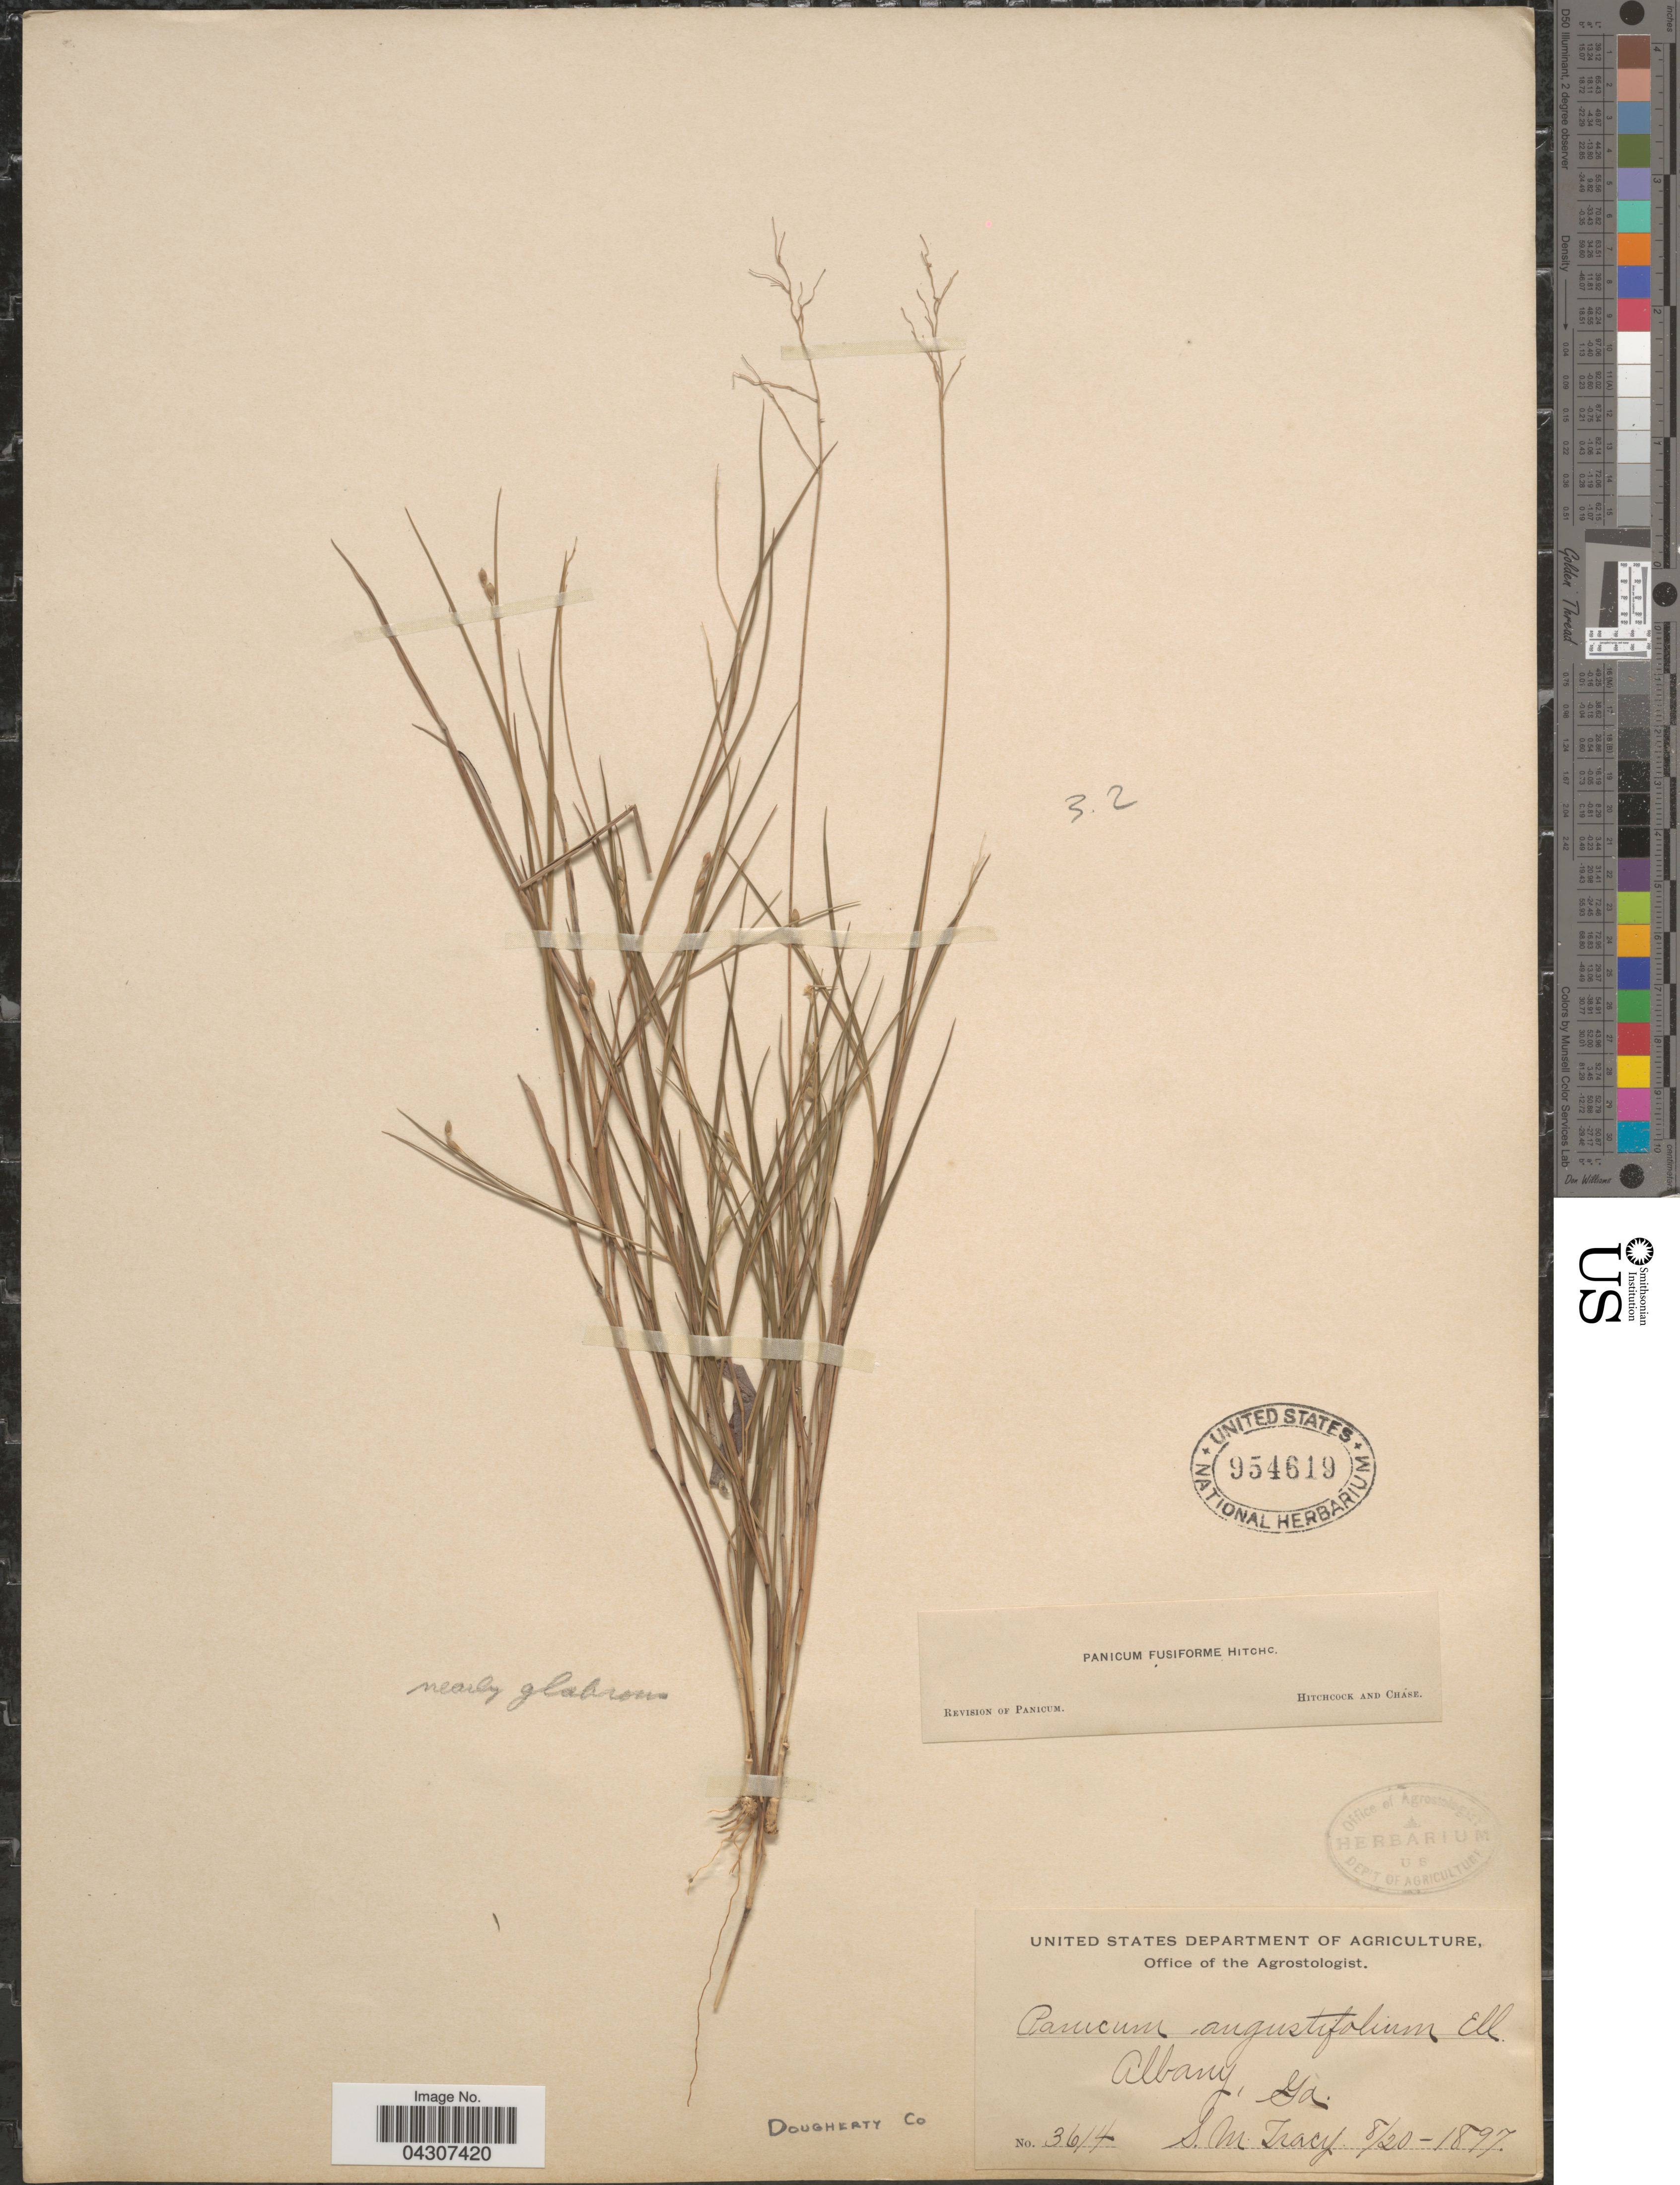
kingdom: Plantae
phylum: Tracheophyta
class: Liliopsida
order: Poales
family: Poaceae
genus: Dichanthelium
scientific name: Dichanthelium aciculare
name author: (Desv. ex Poir.) Gould & C.A. Clark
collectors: S. M. Tracy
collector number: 3614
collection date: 1897-08-20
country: United States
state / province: Georgia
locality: Albany.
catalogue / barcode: US 954619